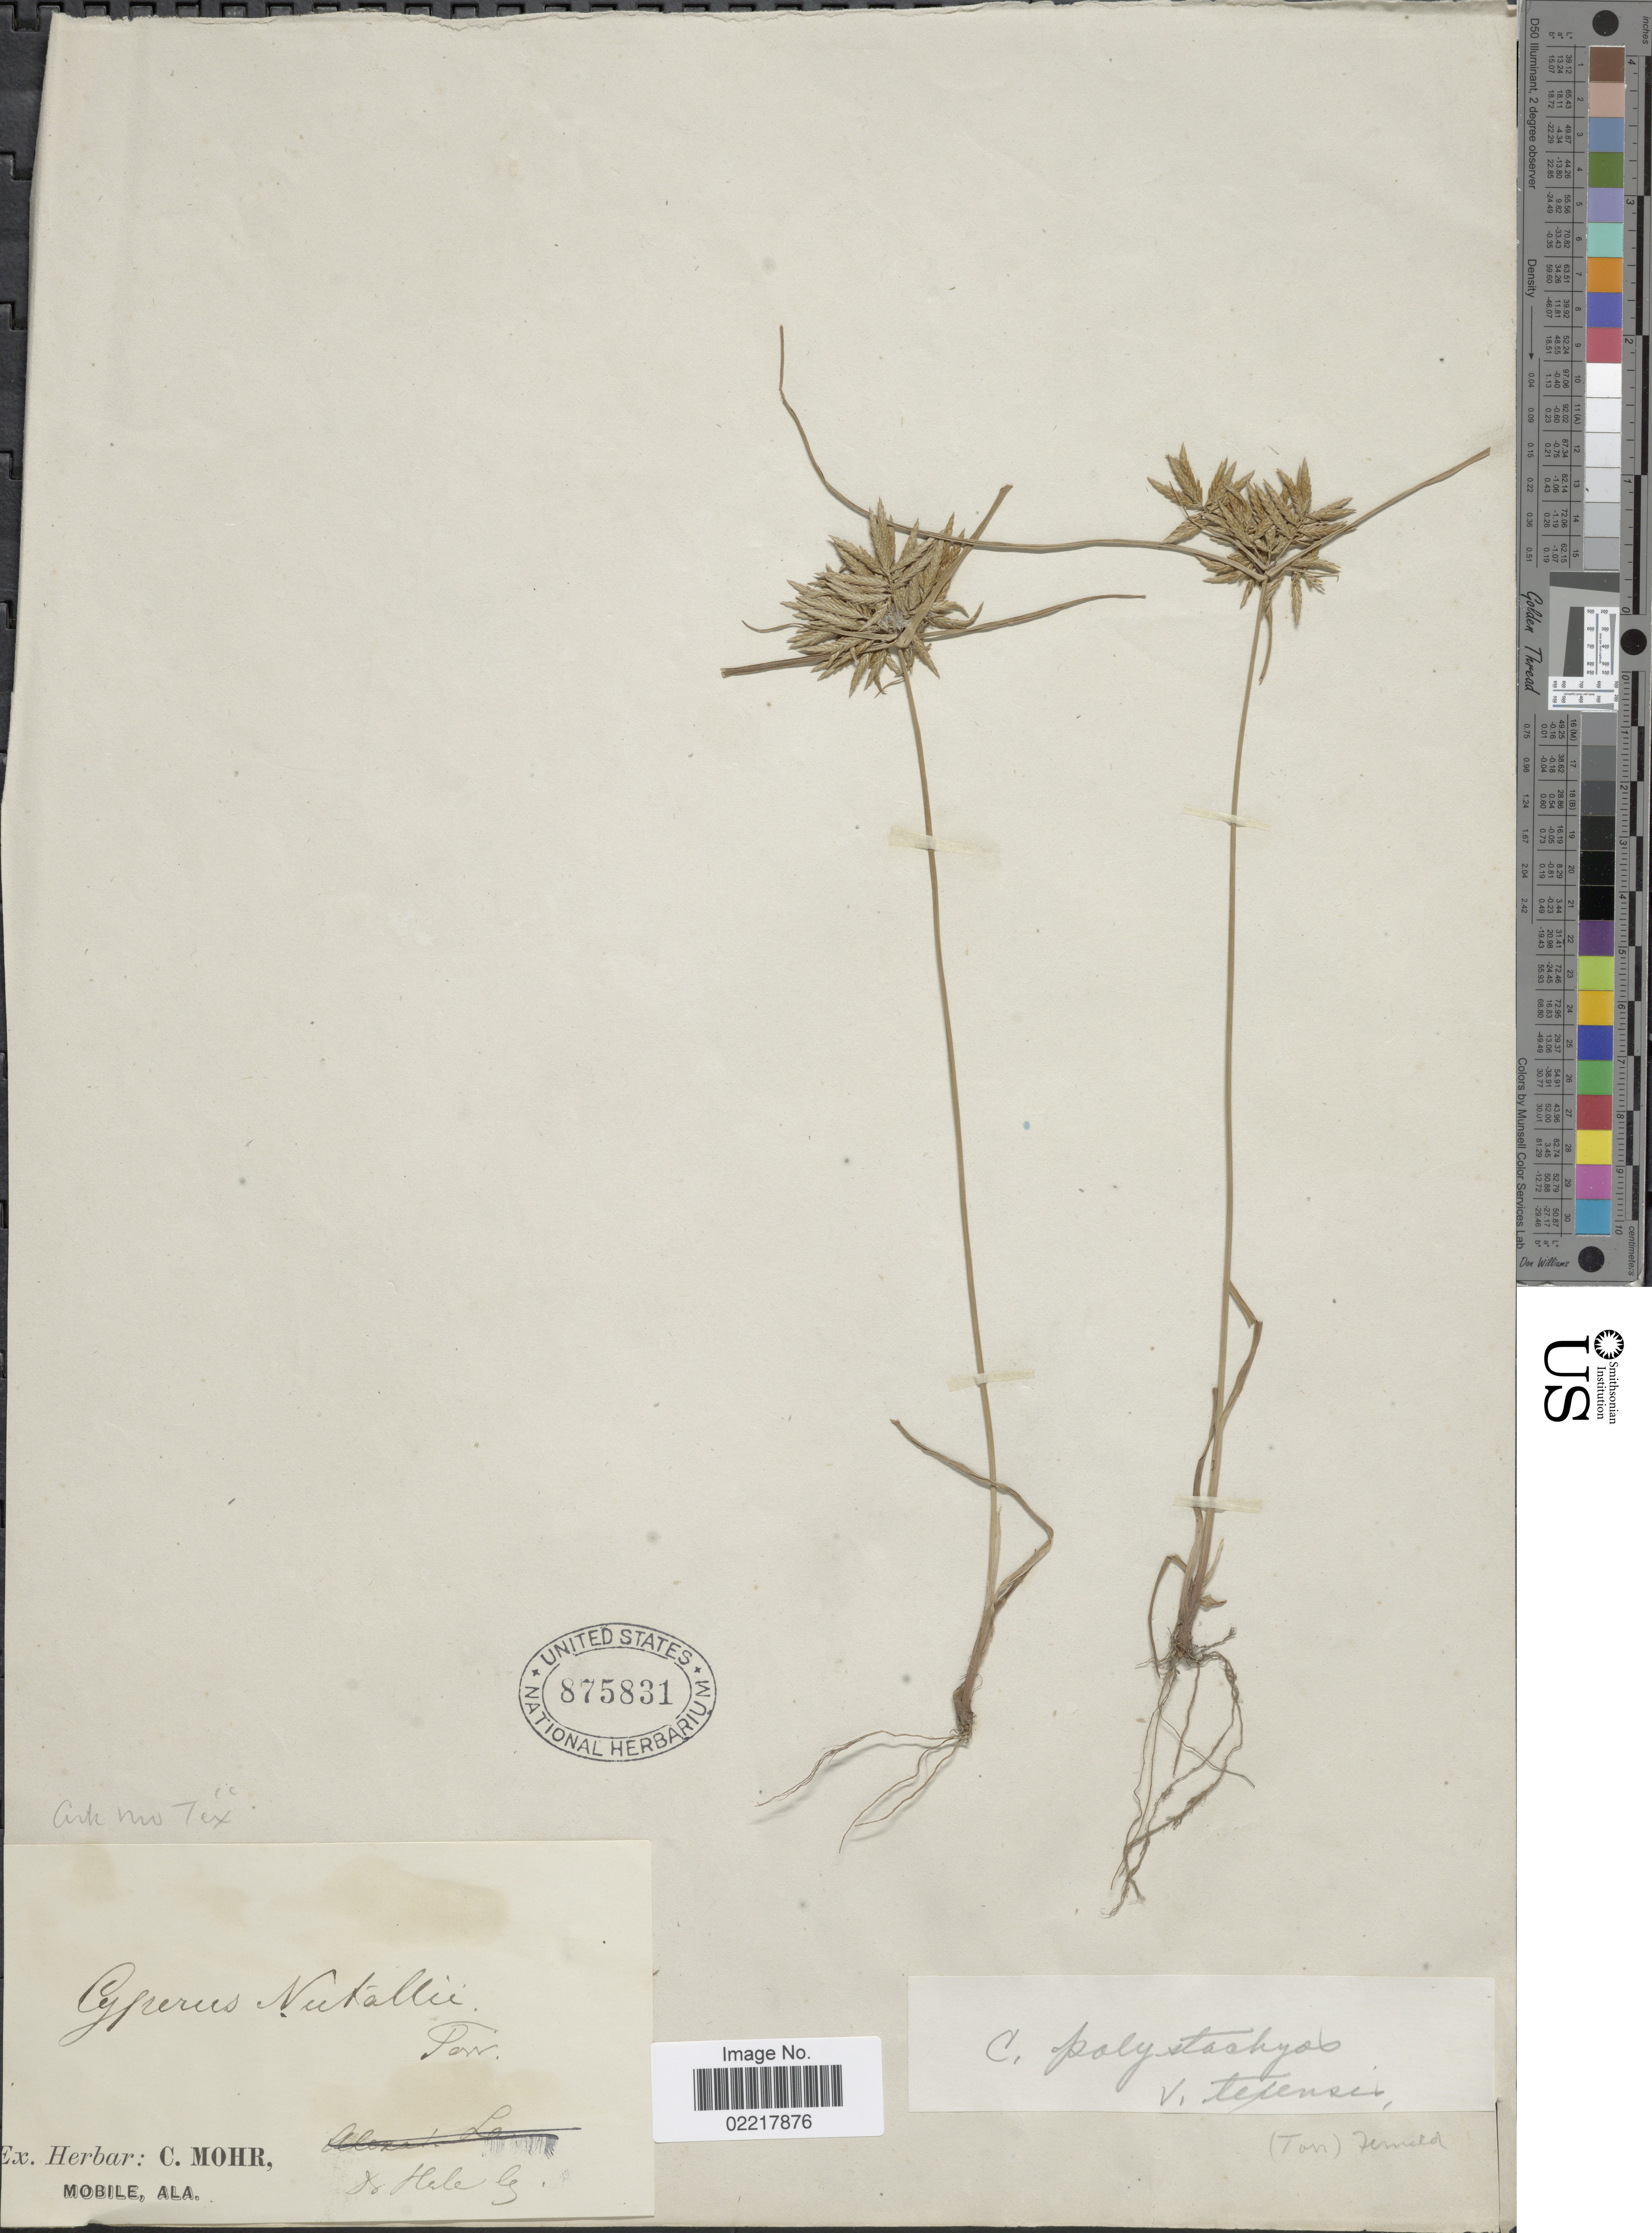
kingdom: Plantae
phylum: Tracheophyta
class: Liliopsida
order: Poales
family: Cyperaceae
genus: Cyperus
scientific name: Cyperus polystachyos var. texensis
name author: (Torr.) Fernald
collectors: -- Hale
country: United States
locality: Ark, Mo. Tex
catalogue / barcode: US 875831